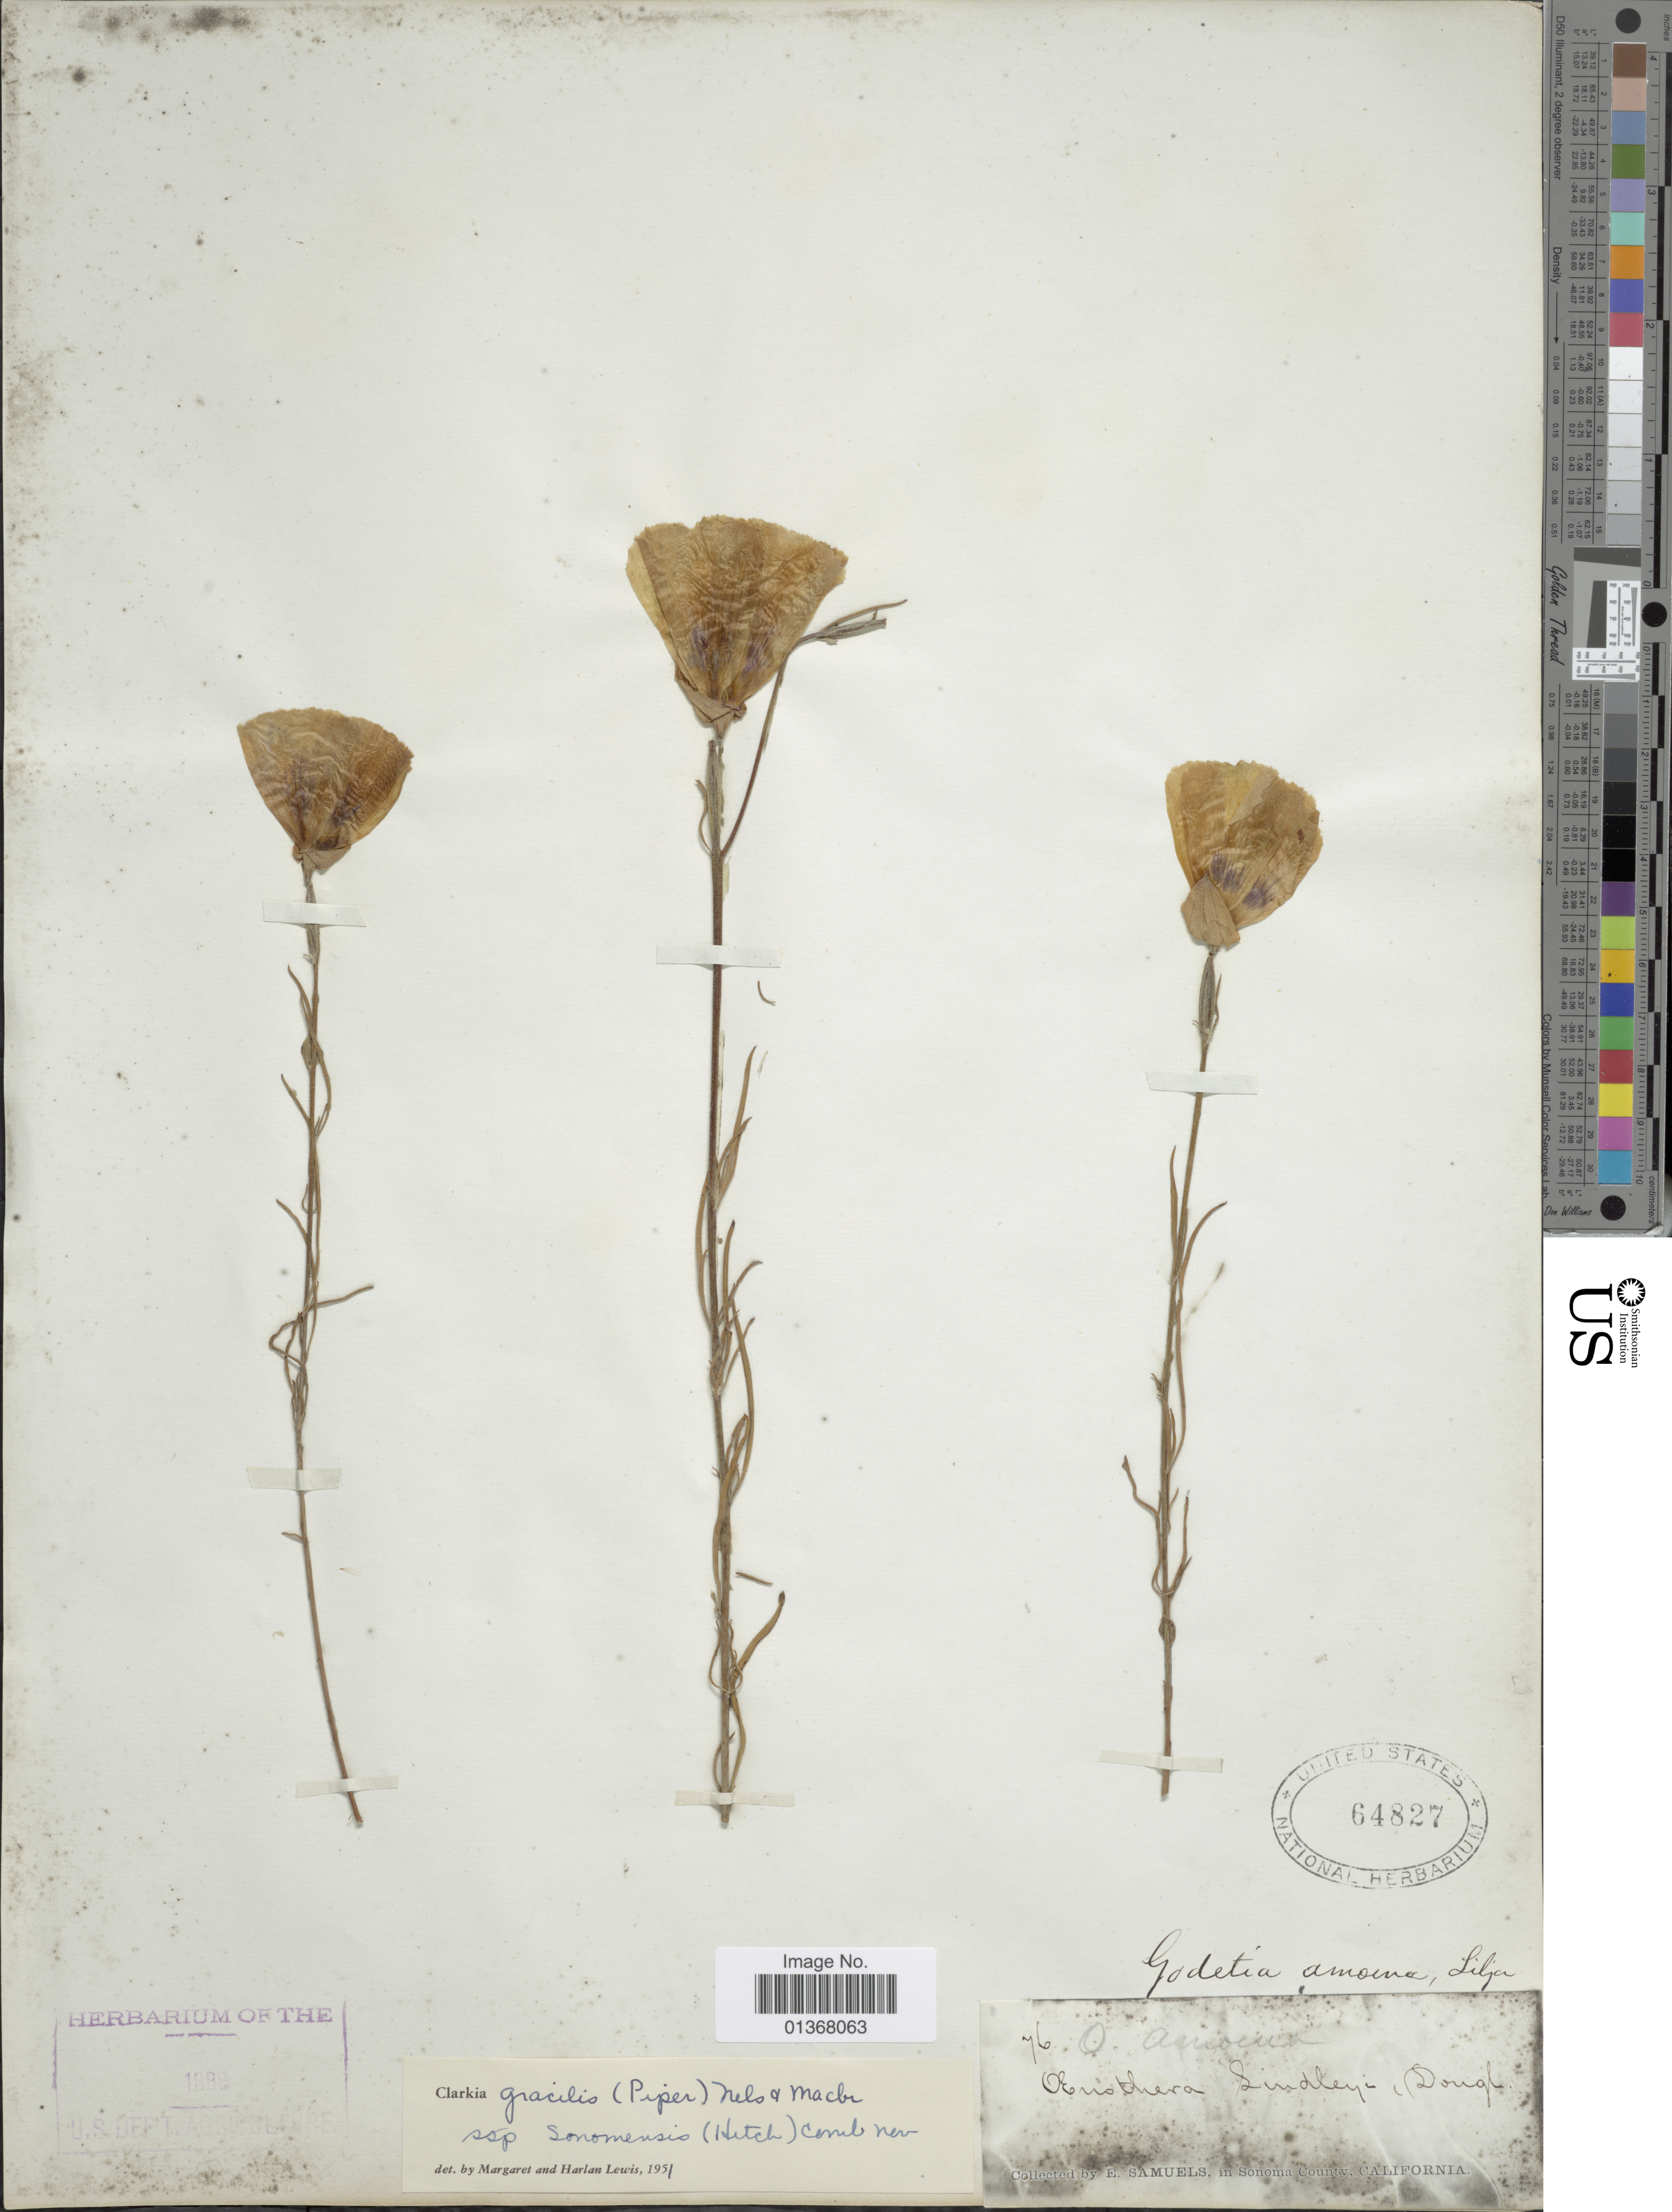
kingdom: Plantae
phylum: Tracheophyta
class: Magnoliopsida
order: Myrtales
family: Onagraceae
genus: Clarkia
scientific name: Clarkia gracilis subsp. sonomensis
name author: (C.L. Hitchc.) F. H. Lewis & M.E. Lewis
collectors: E. Samuels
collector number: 76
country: United States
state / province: California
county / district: Sonoma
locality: Sonoma County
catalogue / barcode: US 64827